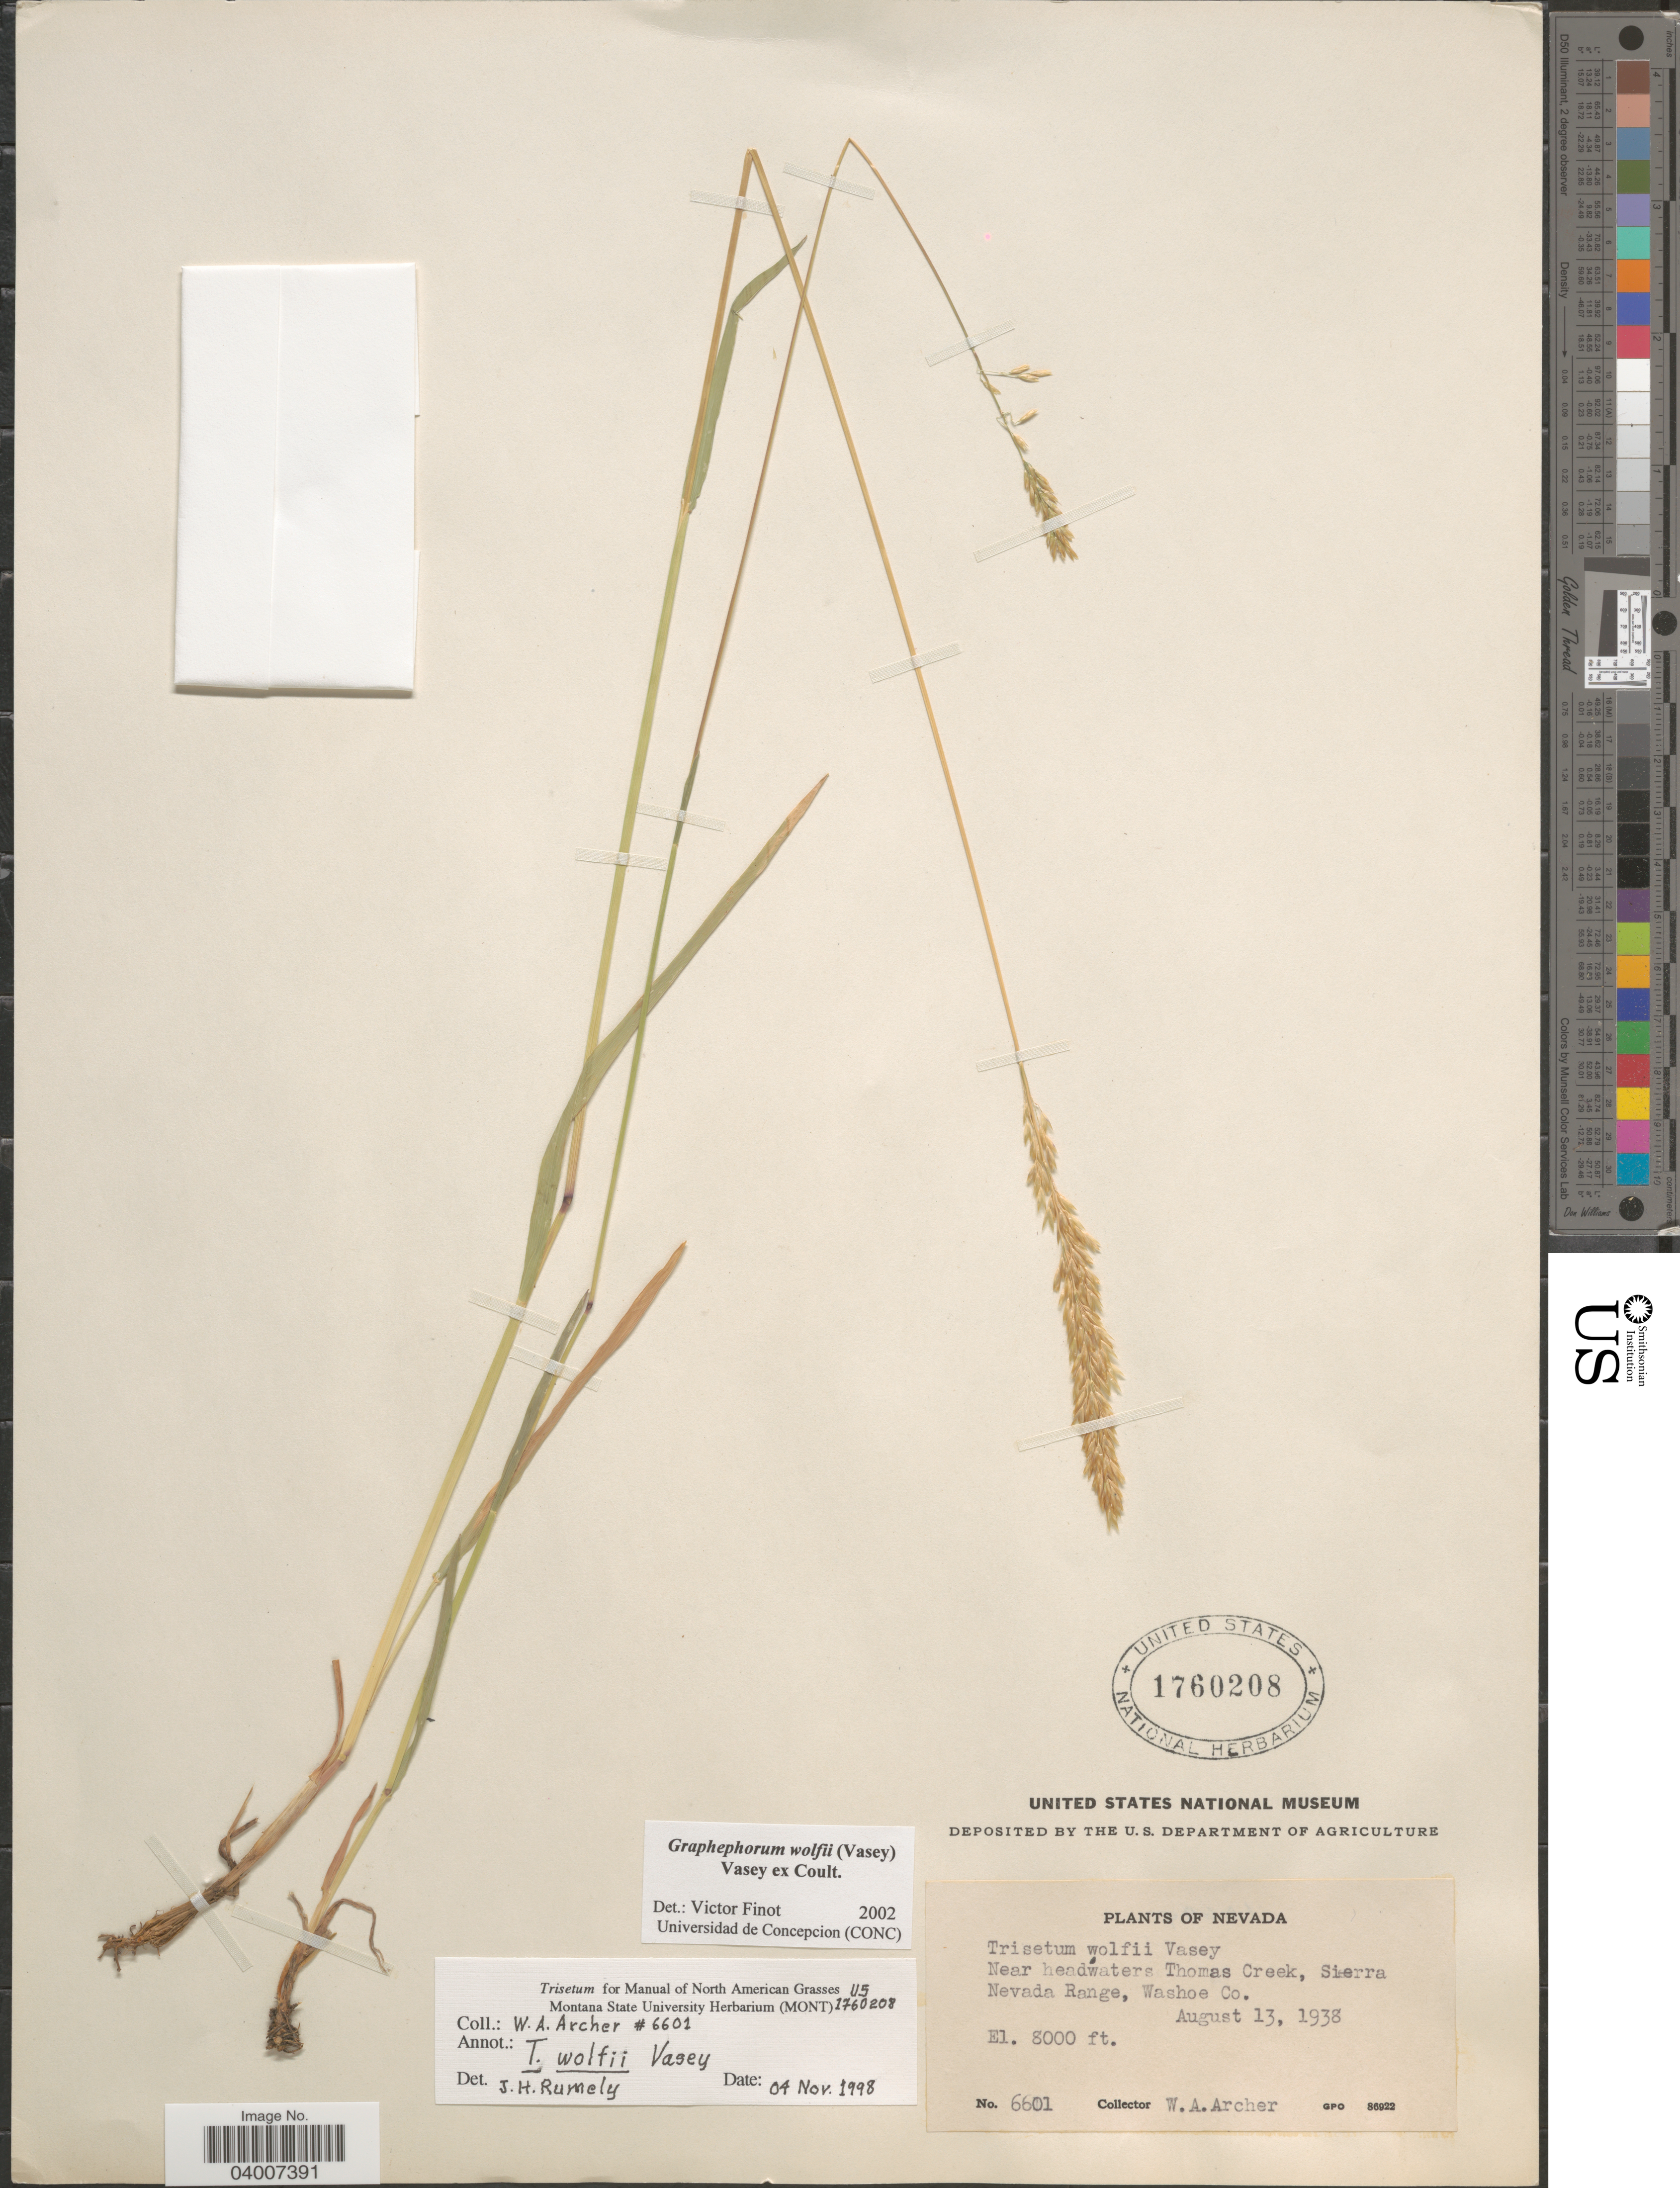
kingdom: Plantae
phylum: Tracheophyta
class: Liliopsida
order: Poales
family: Poaceae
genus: Graphephorum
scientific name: Graphephorum wolfii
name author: (E. Fourn.) Vasey ex Coult.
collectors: W. Archer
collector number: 6601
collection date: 1938-08-13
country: United States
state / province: Nevada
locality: Near headwaters Thomas Creek, Sierra Nevada Range, Washoe Co.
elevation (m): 2438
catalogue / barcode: US 1760208